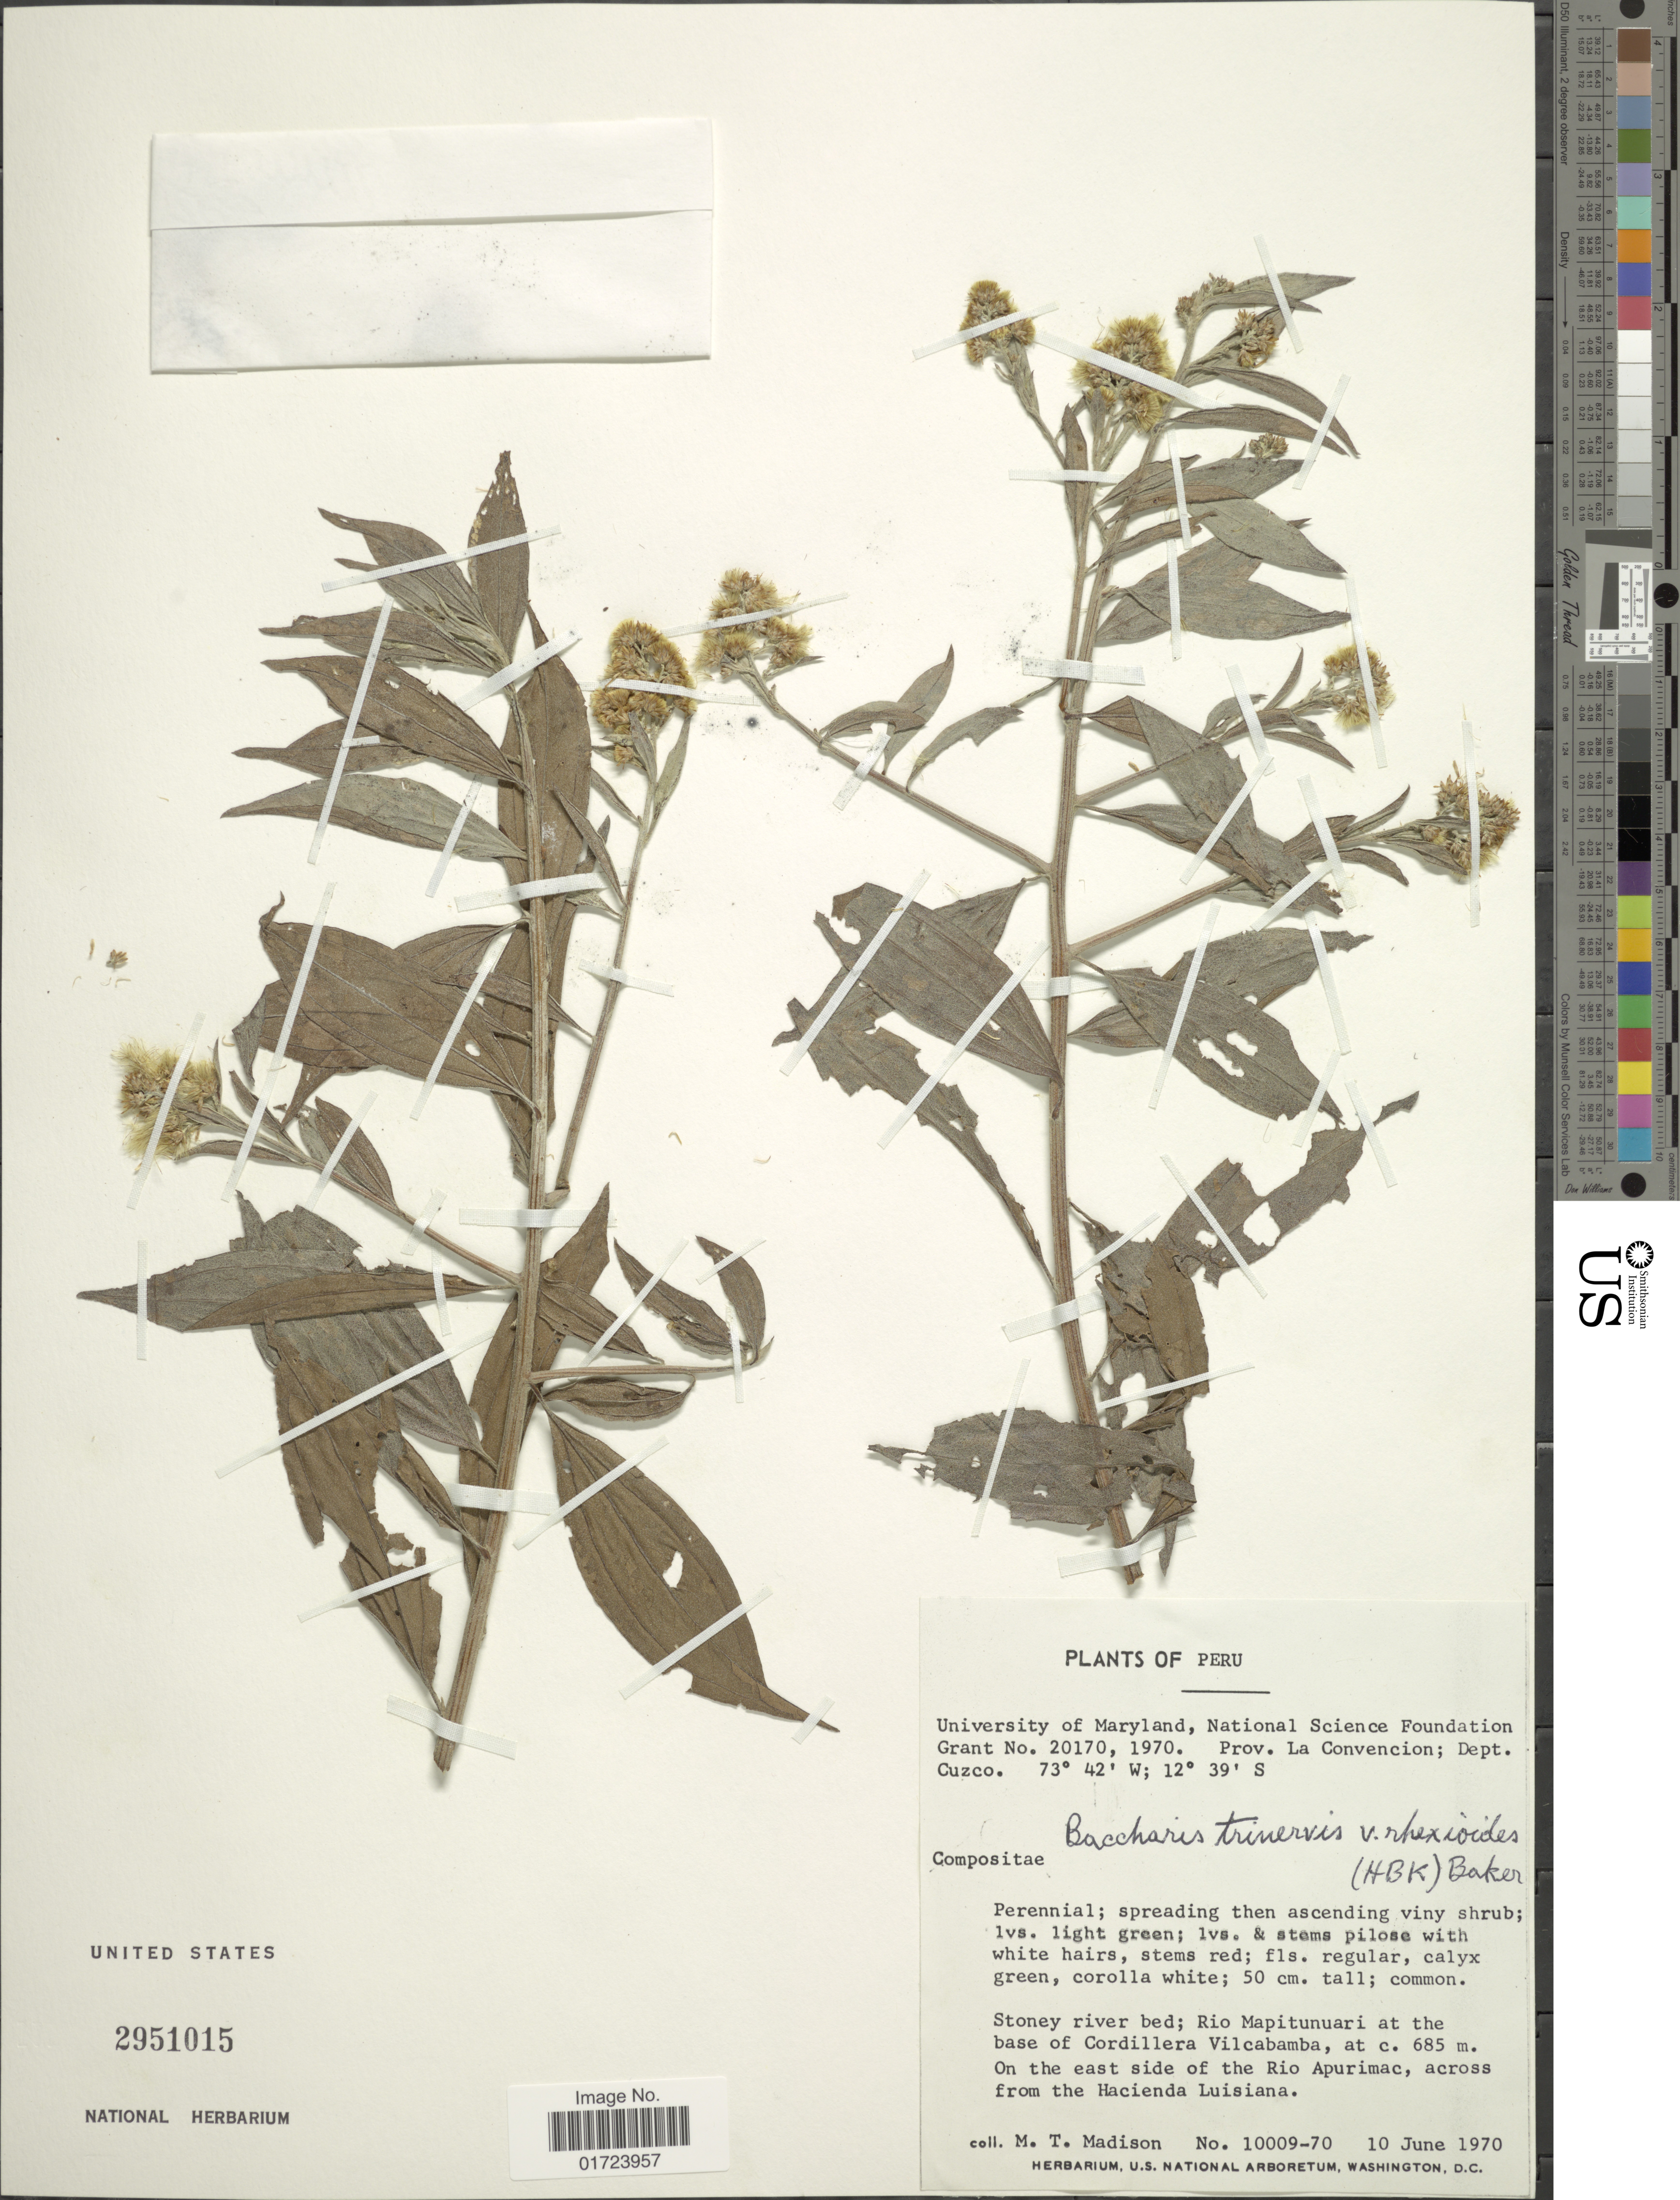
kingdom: Plantae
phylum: Tracheophyta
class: Magnoliopsida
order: Asterales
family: Asteraceae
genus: Baccharis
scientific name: Baccharis trinervis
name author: (Lam.) Pers.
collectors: M. T. Madison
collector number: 10009-70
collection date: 1970-06-10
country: Peru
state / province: Cusco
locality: Prov. La Convencion; Dept. Guzco.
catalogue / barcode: US 2951015